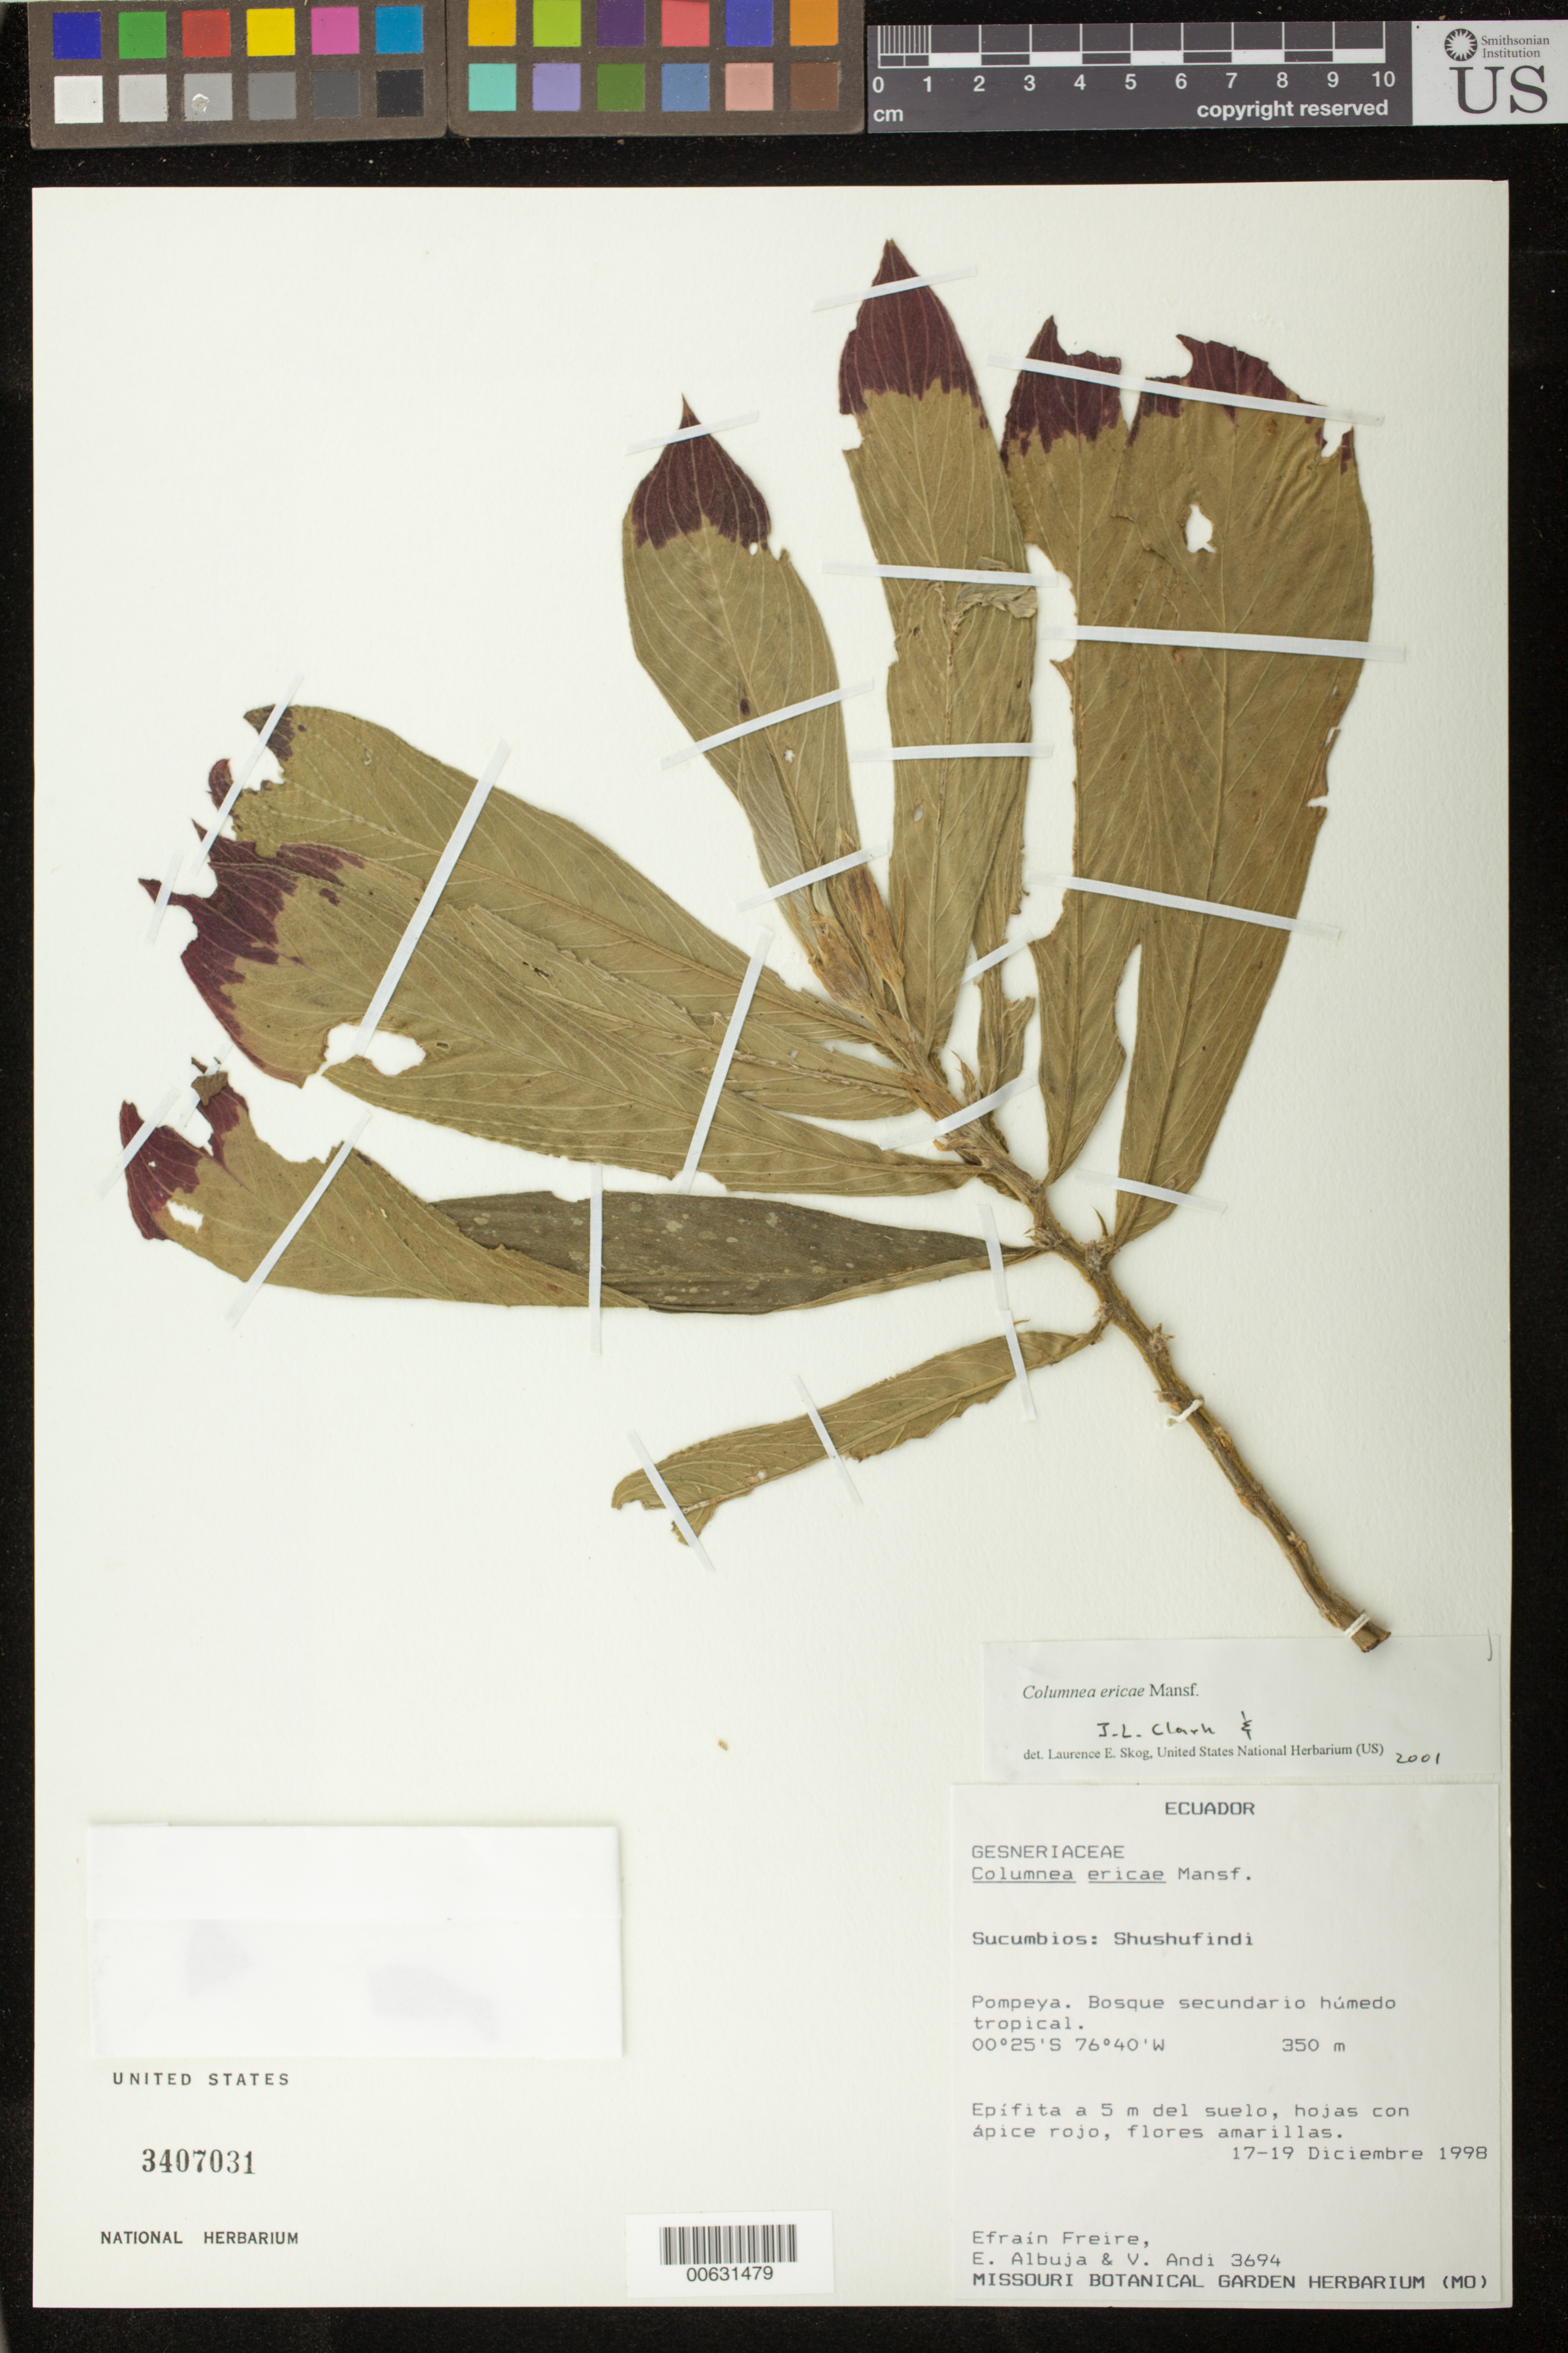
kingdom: Plantae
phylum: Tracheophyta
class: Magnoliopsida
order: Lamiales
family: Gesneriaceae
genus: Columnea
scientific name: Columnea ericae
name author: Mansf.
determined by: Clark, J. L.; Skog, Laurence E.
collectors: E. Freire, E. Albuja & V. Andi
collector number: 3694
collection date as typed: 17-19 Dec 1998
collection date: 1998-12-17/1998-12-19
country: Ecuador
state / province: Sucumbíos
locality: Shushufindi; Pompeya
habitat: Bosque secundario húmedo tropical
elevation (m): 350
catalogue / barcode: US 3407031